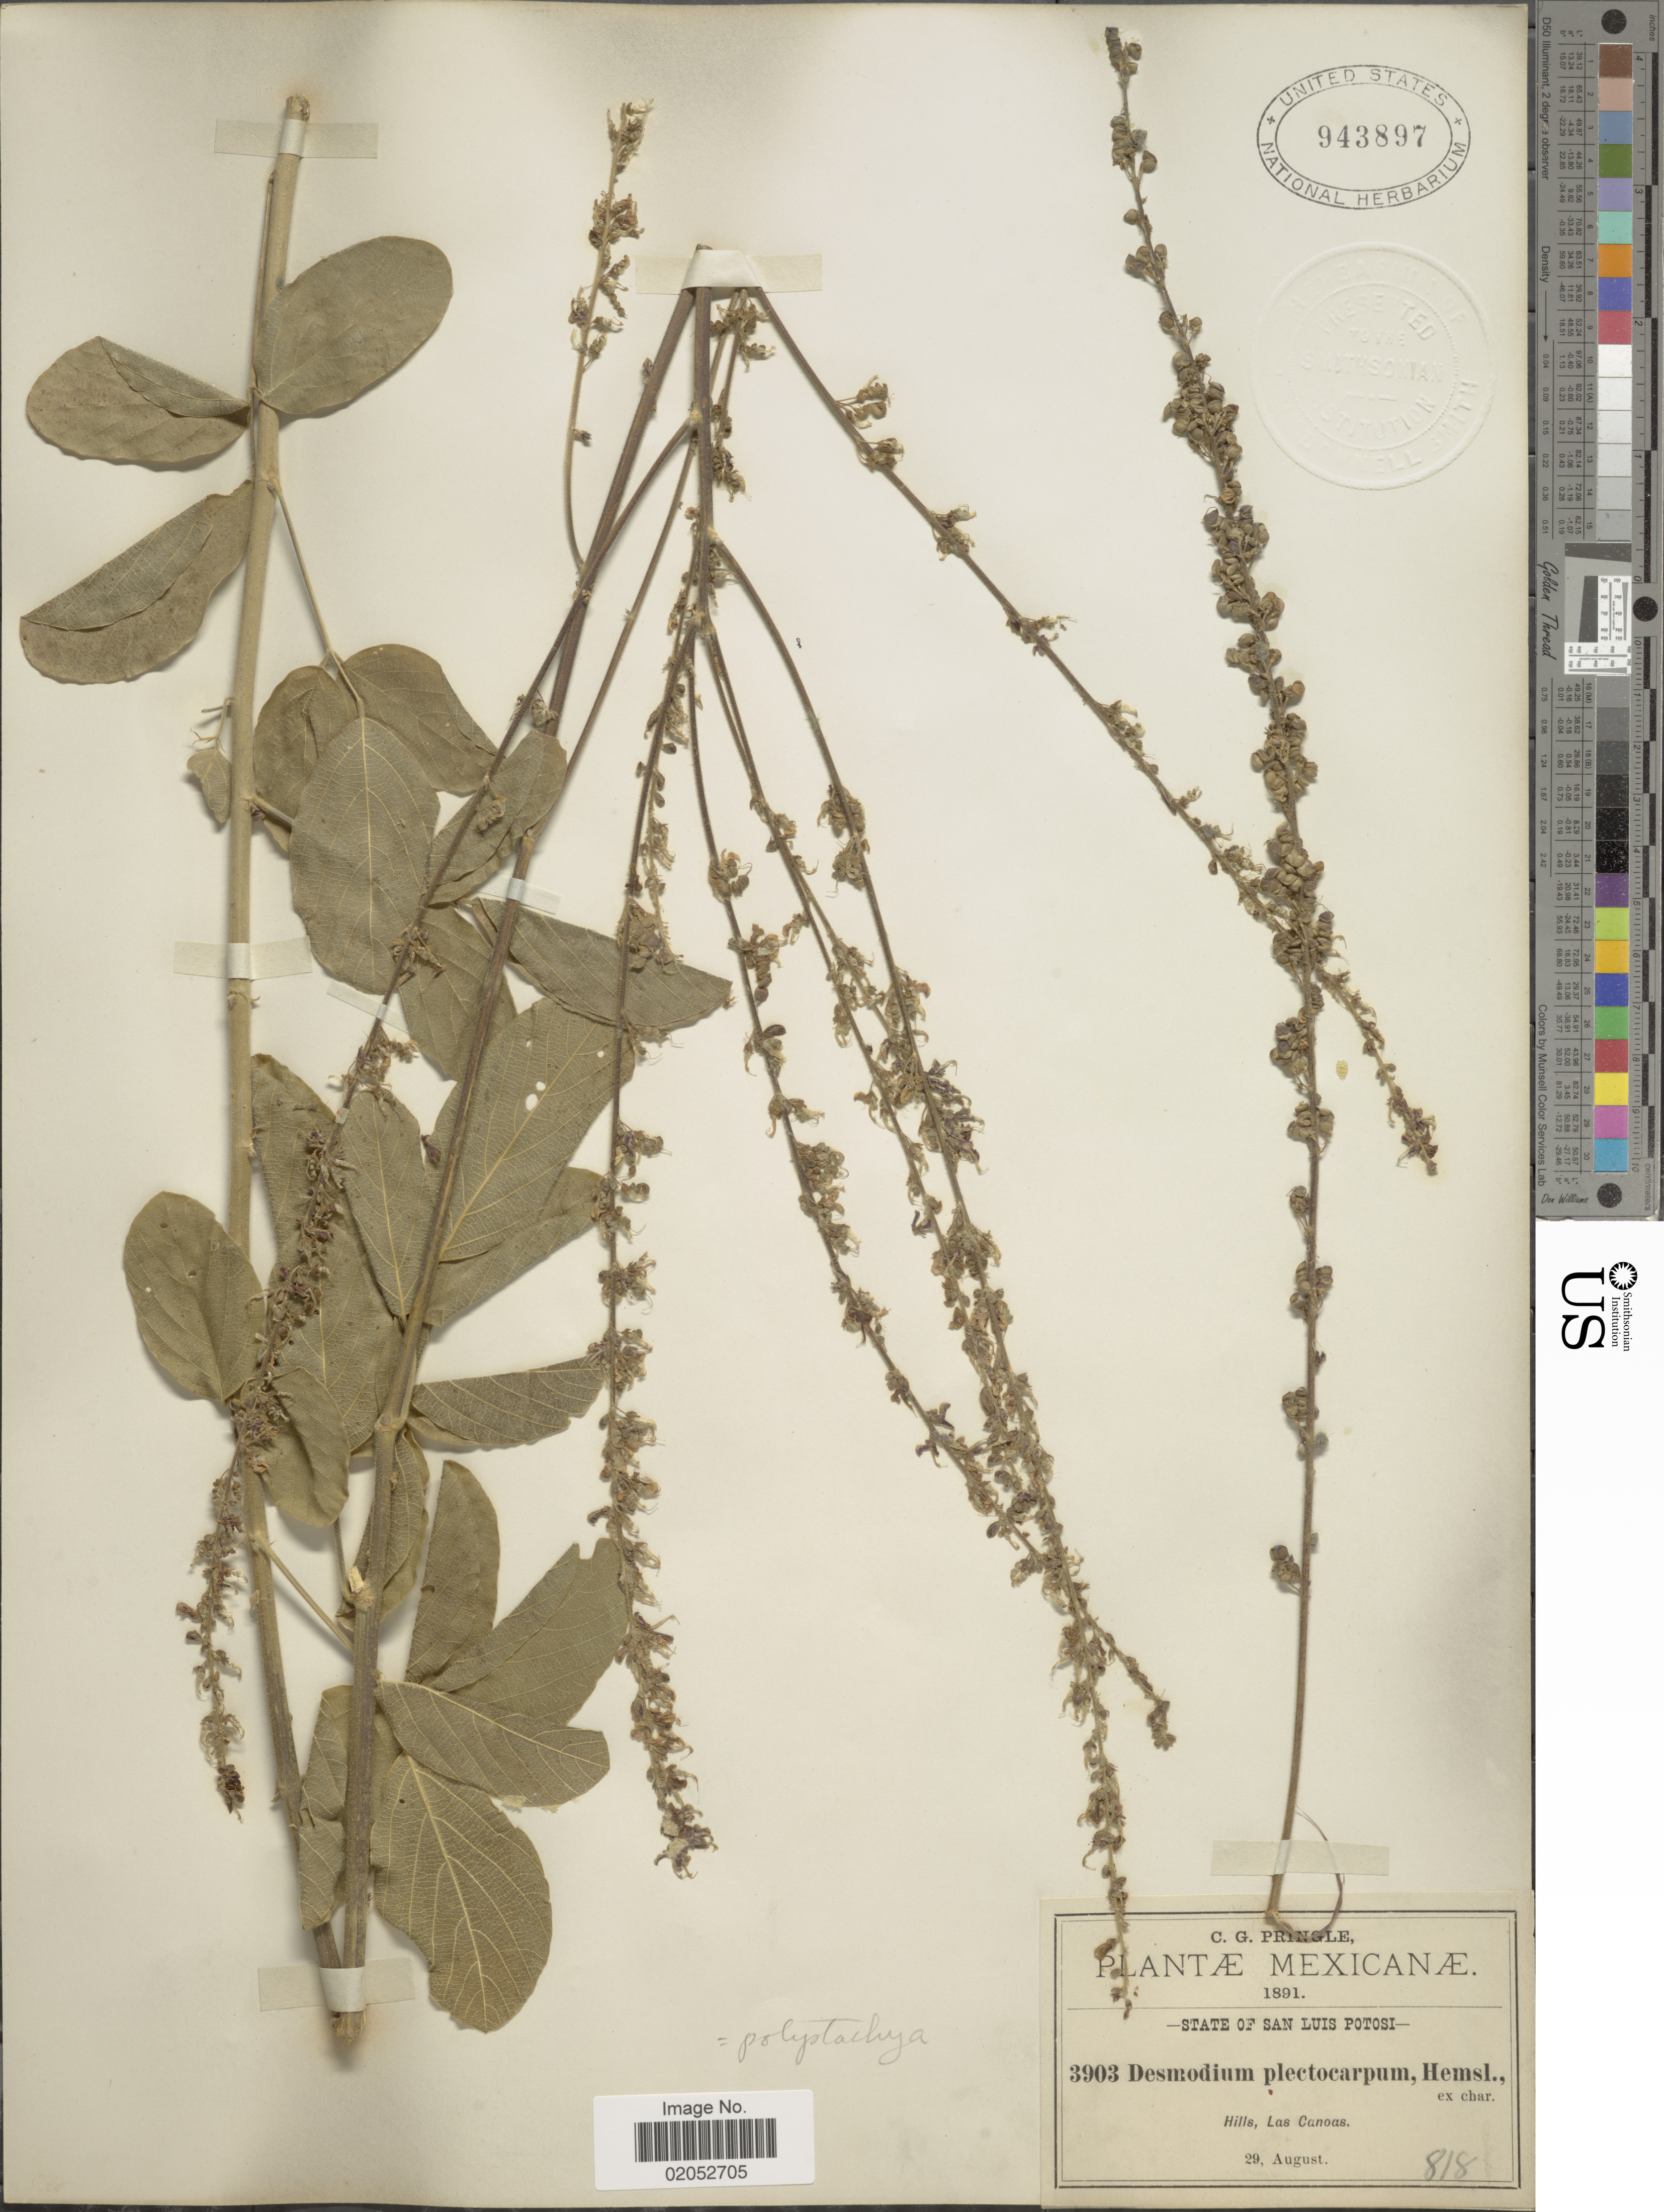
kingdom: Plantae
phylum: Tracheophyta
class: Magnoliopsida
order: Fabales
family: Fabaceae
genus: Desmodium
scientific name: Desmodium polystachyum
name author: Schltdl.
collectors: C. G. Pringle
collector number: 3903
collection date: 1891-08-29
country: Mexico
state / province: San Luis Potosí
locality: State of San Luis Potosi, Hills, Las Canoas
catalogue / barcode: US 943897